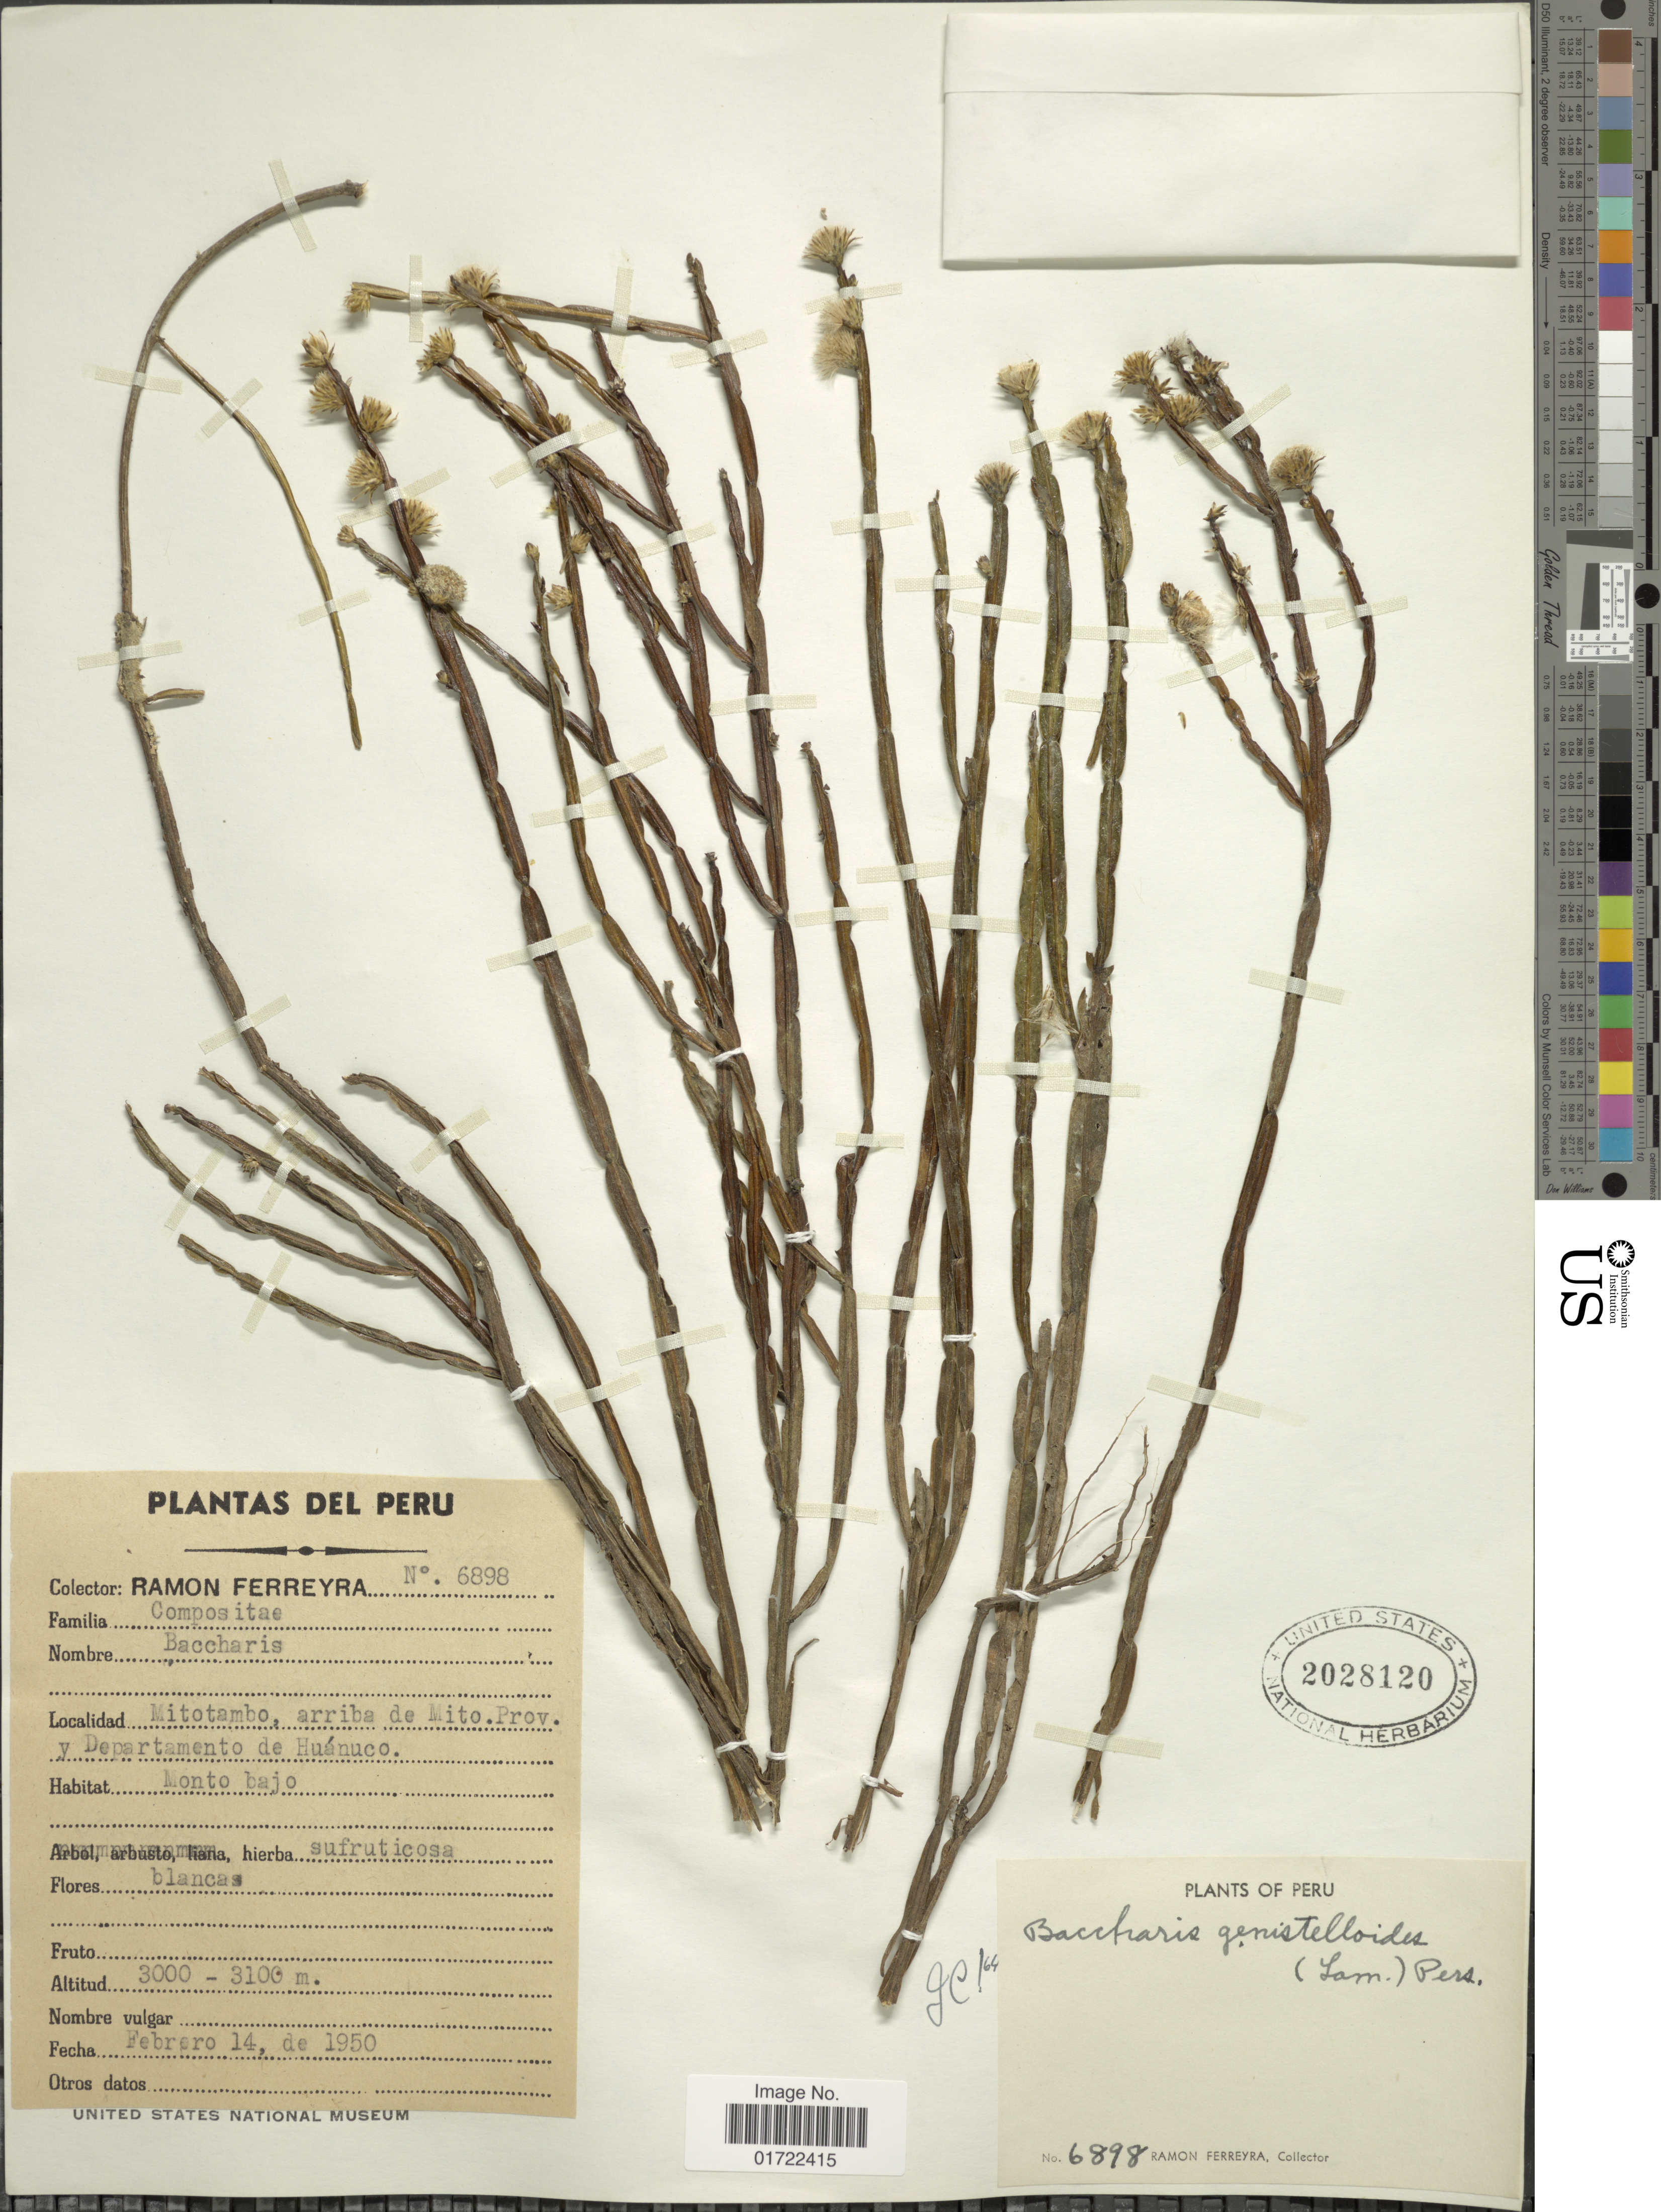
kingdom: Plantae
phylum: Tracheophyta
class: Magnoliopsida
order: Asterales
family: Asteraceae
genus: Baccharis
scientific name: Baccharis genistelloides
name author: (Lam.) Pers.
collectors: R. A. Ferreyra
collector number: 6898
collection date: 1950-02-14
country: Peru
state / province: Huánuco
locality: Mitotambo, arriba de Mito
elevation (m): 3000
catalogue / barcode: US 2028120